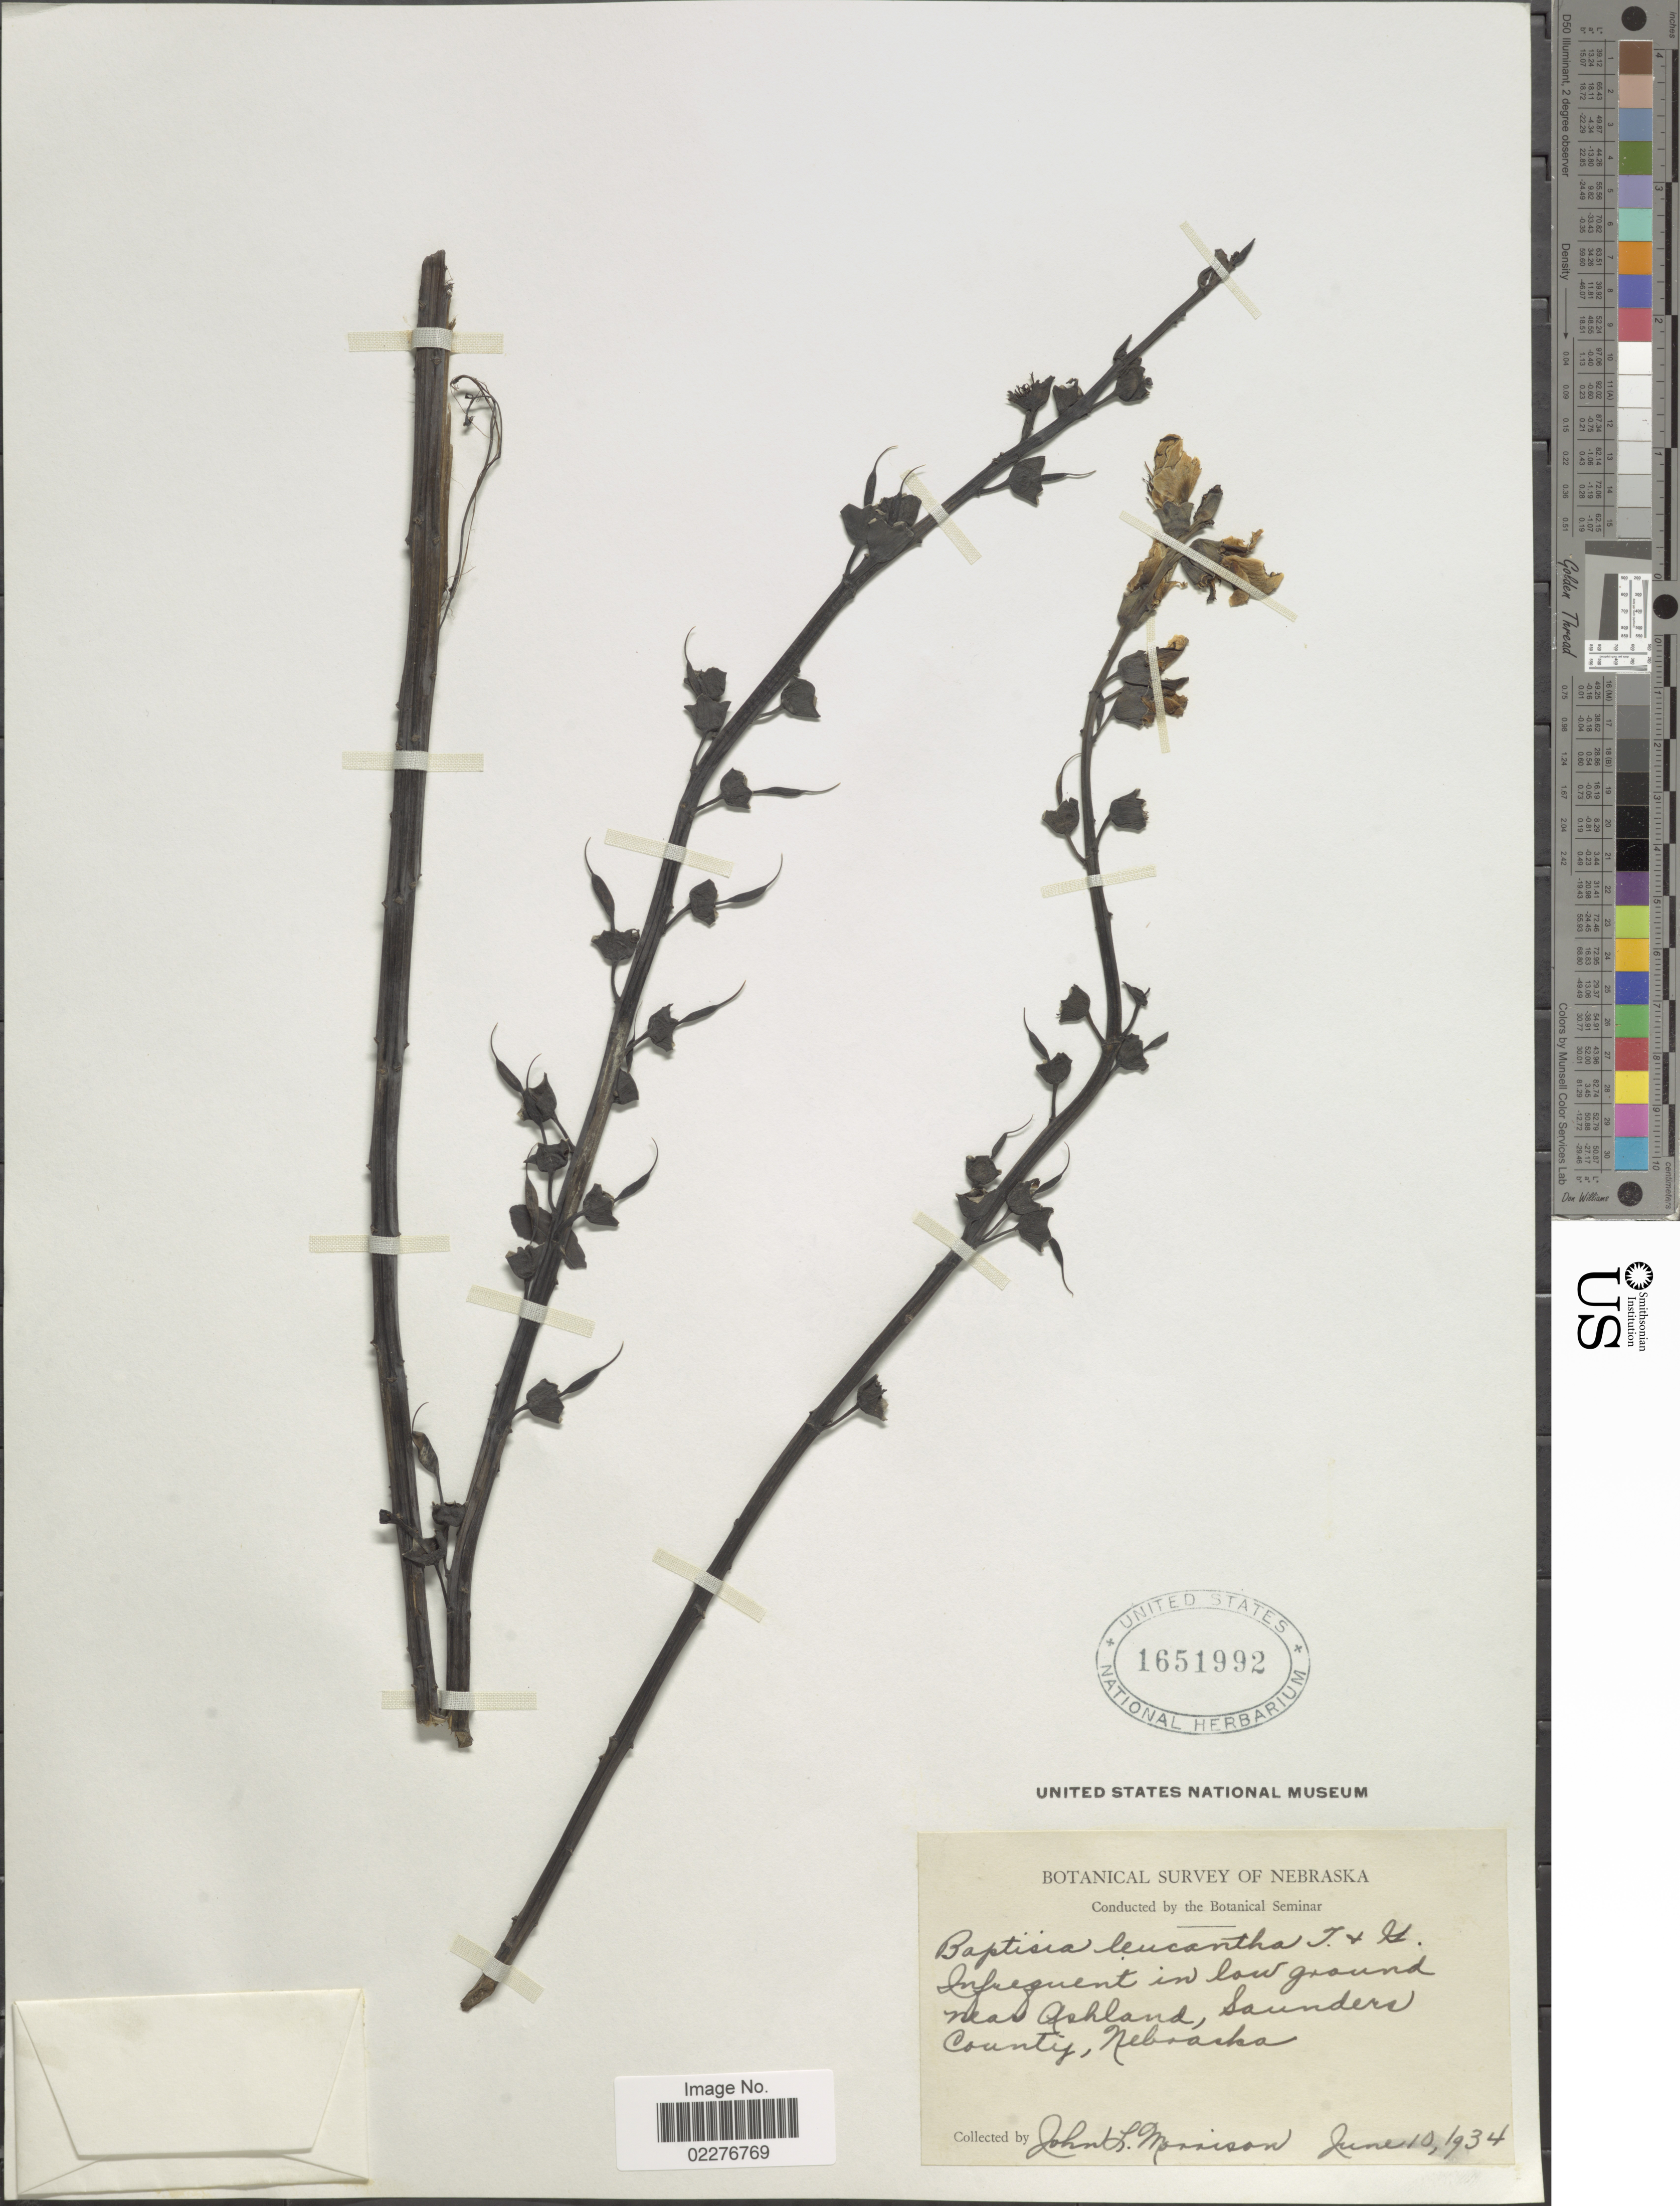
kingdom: Plantae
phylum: Tracheophyta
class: Magnoliopsida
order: Fabales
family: Fabaceae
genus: Baptisia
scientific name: Baptisia leucantha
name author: Torr. & A. Gray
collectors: J. Morrison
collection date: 1934-06-10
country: United States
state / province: Nebraska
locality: Infrequent in low ground near Ashland, Saunders County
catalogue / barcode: US 1651992